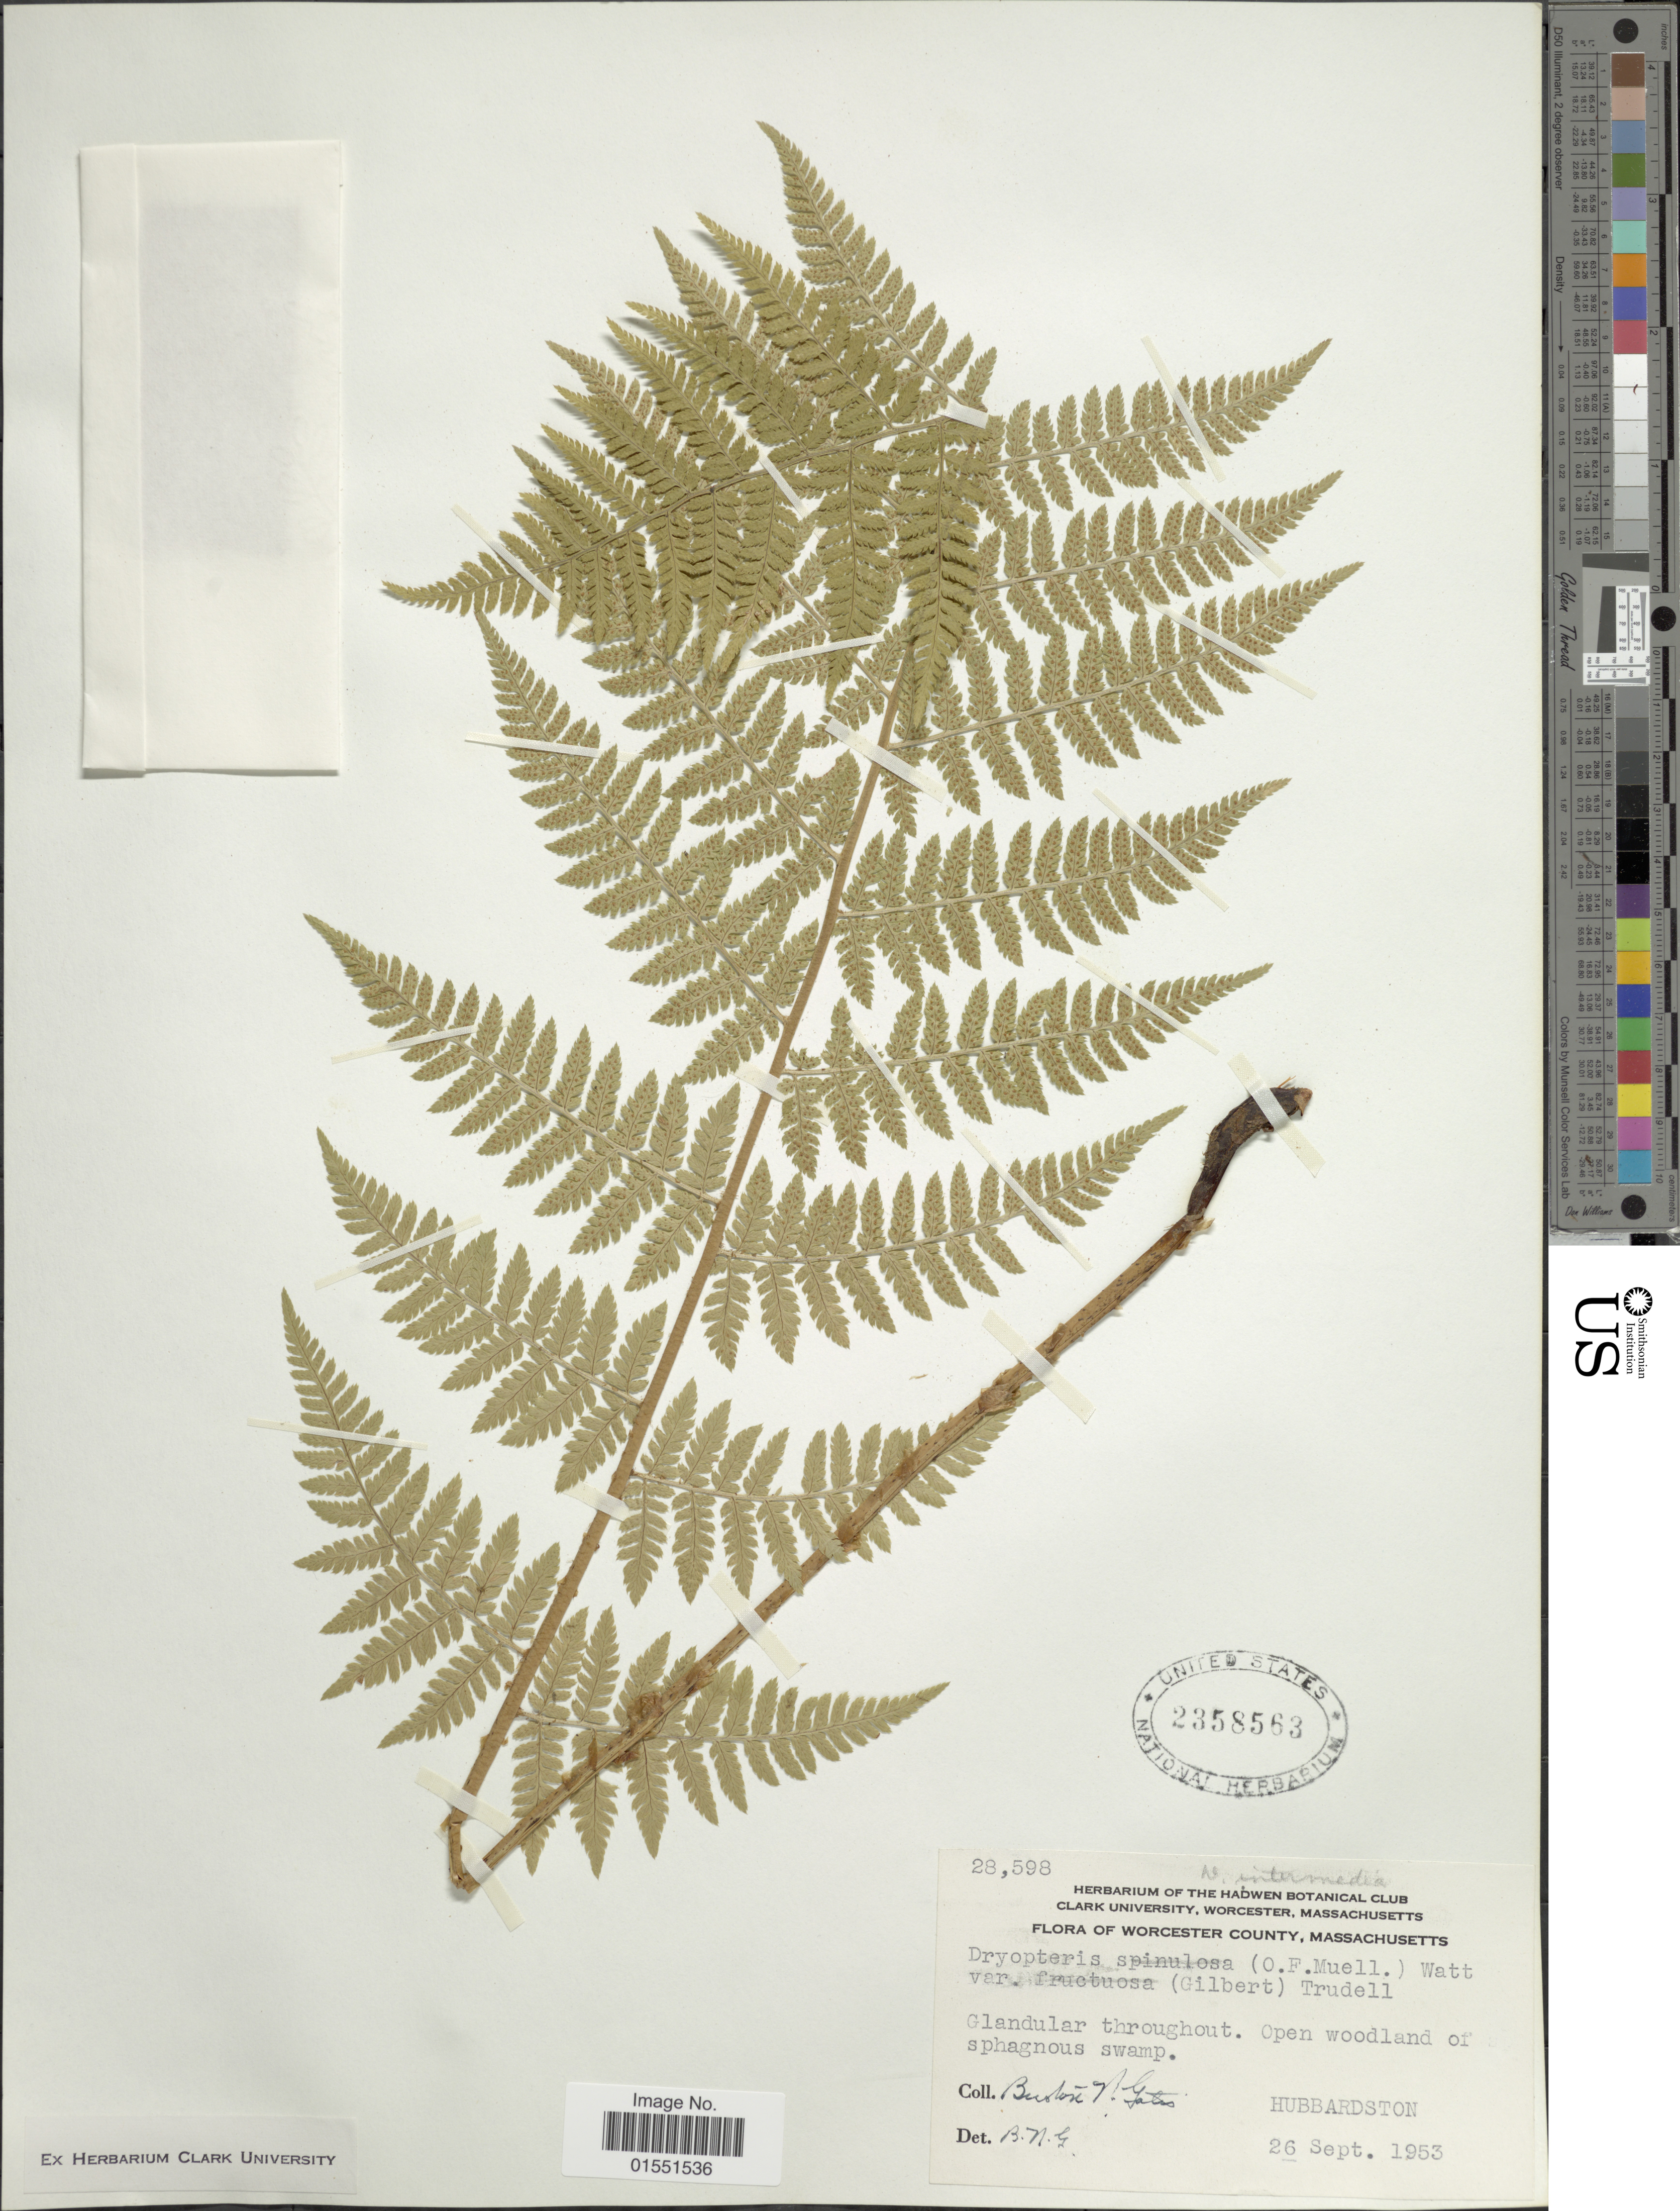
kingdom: Plantae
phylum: Tracheophyta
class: Polypodiopsida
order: Polypodiales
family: Dryopteridaceae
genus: Dryopteris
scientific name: Dryopteris intermedia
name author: (Muhl.) A. Gray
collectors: B. N. Gates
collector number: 28598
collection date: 1953-09-26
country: United States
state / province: Massachusetts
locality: Worcester County, Hubbardston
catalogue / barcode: US 2358563